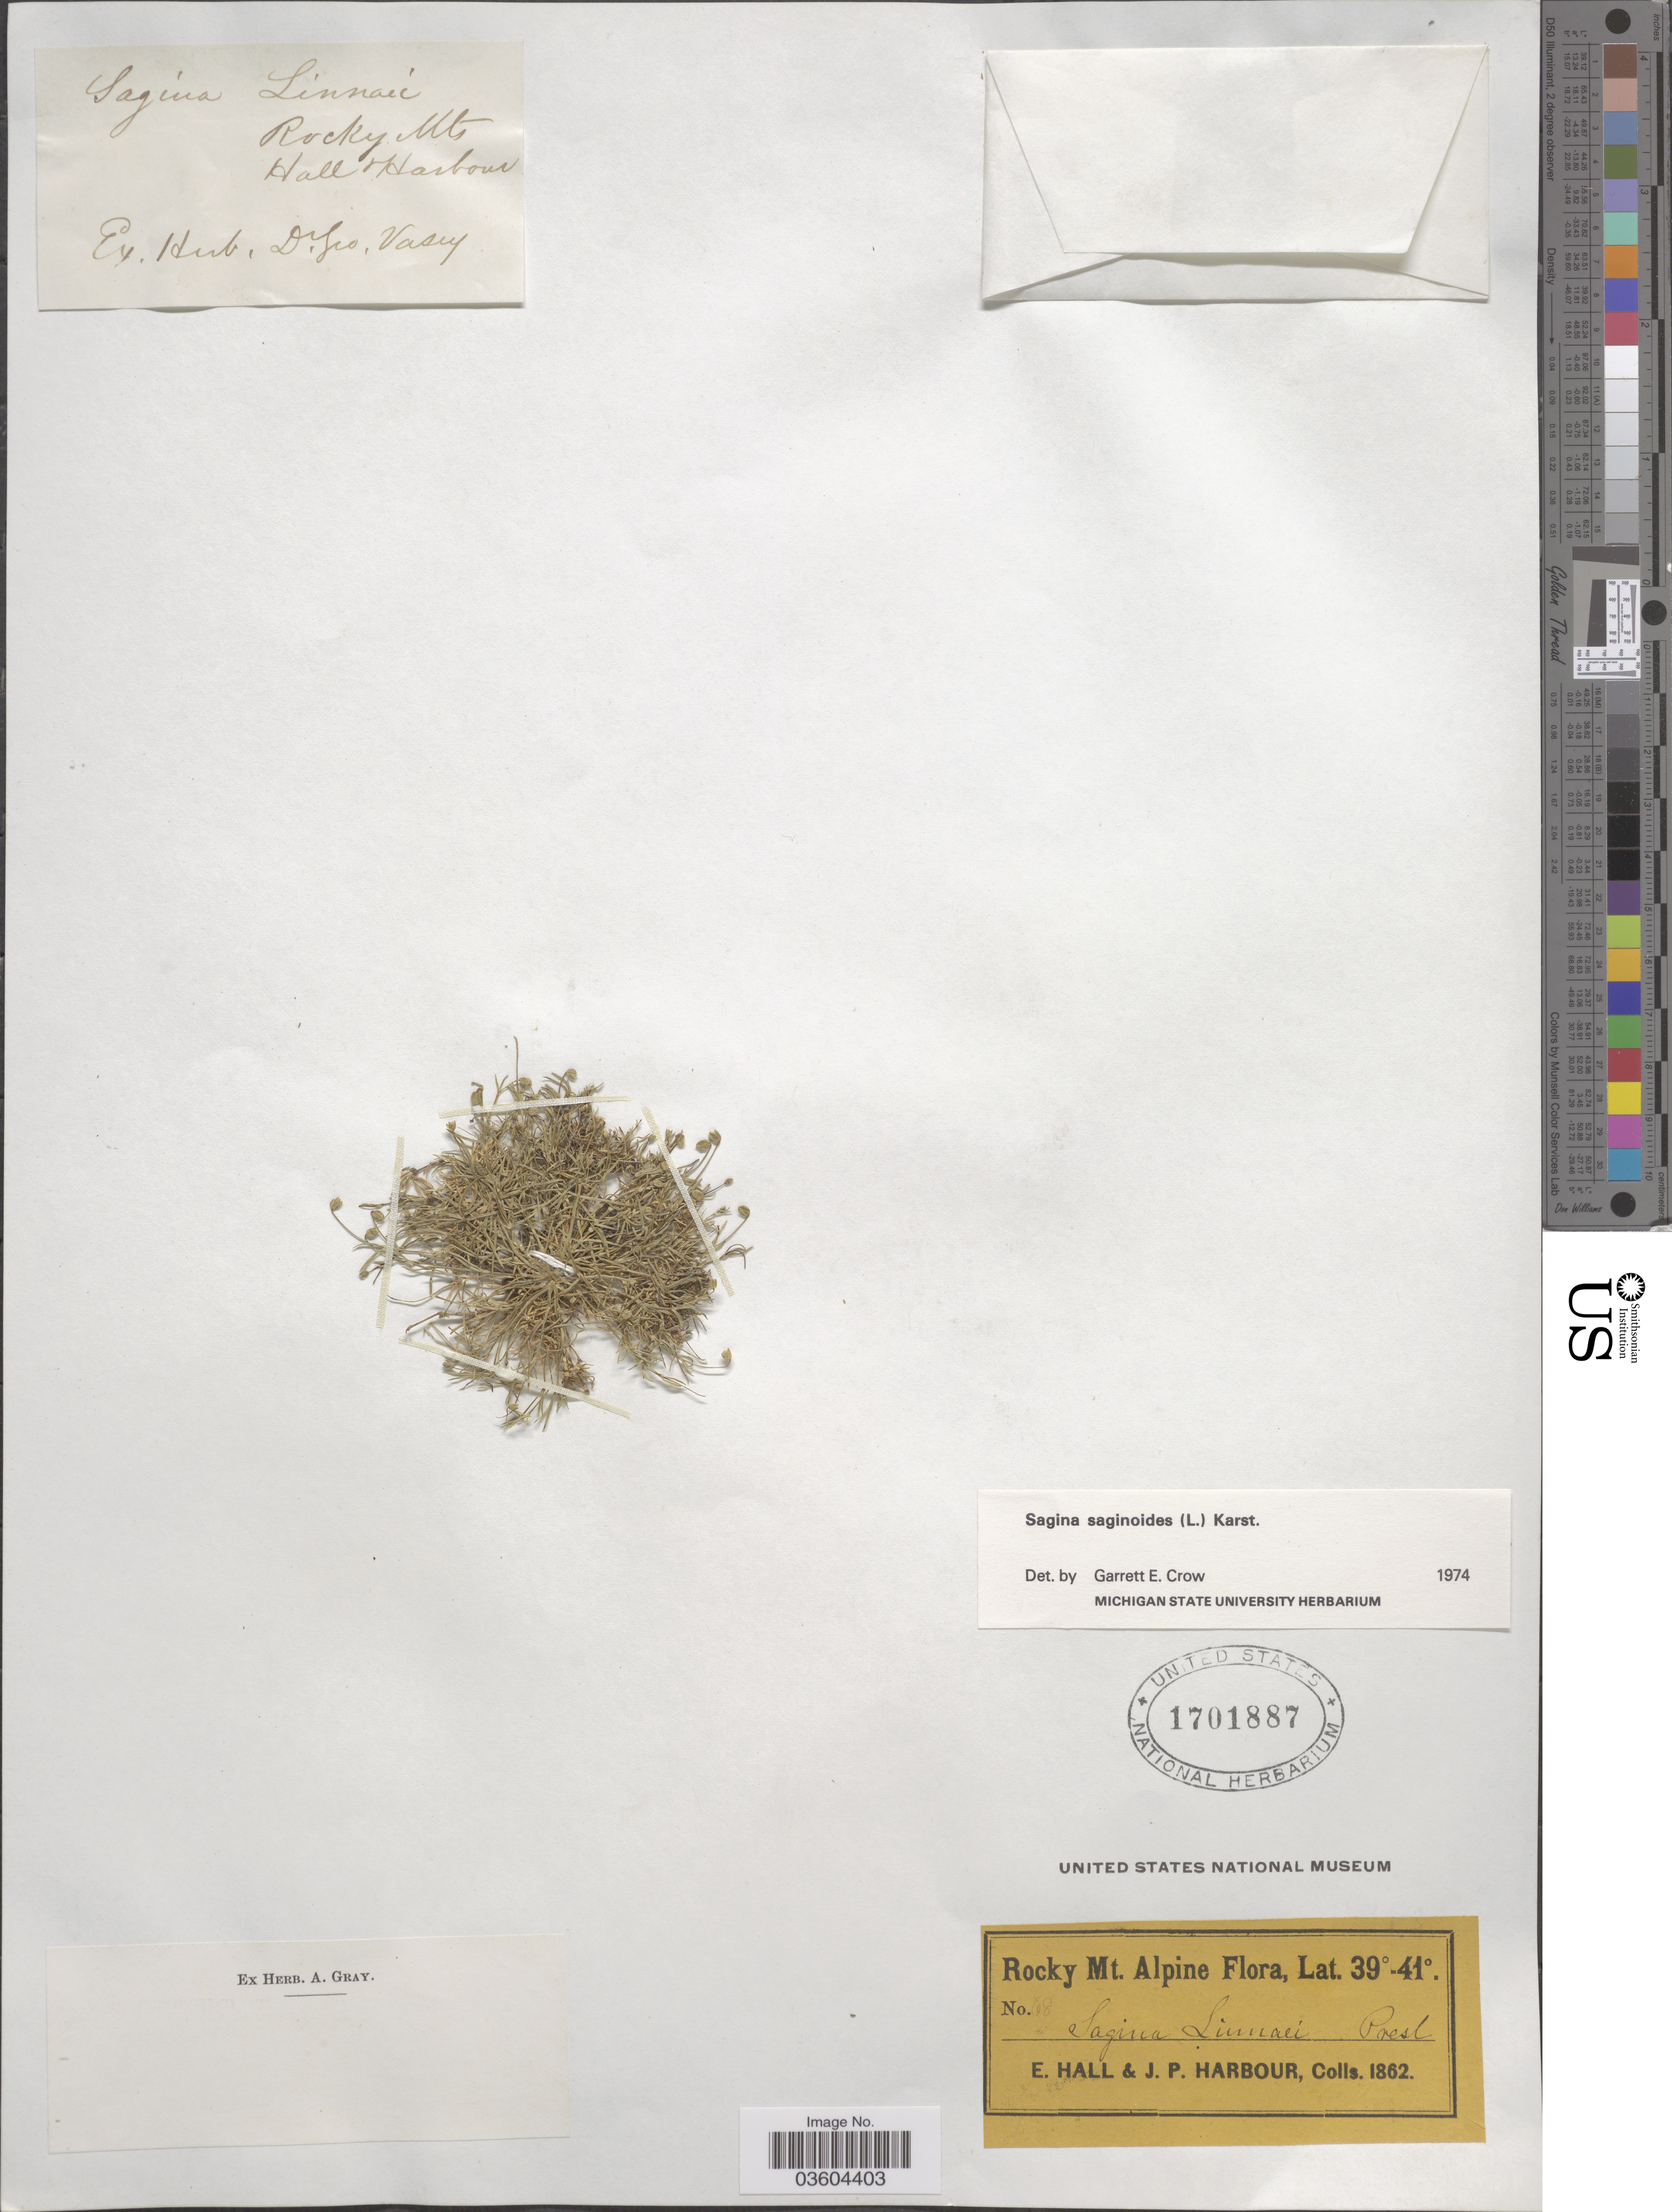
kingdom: Plantae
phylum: Tracheophyta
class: Magnoliopsida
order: Caryophyllales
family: Caryophyllaceae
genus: Sagina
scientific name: Sagina saginoides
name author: (L.) H. Karst.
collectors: E. Hall & J. Harbour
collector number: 68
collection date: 1862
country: United States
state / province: Colorado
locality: Rocky Mt. Alpine. Rocky Mts. Hall Harbour.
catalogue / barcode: US 1701887